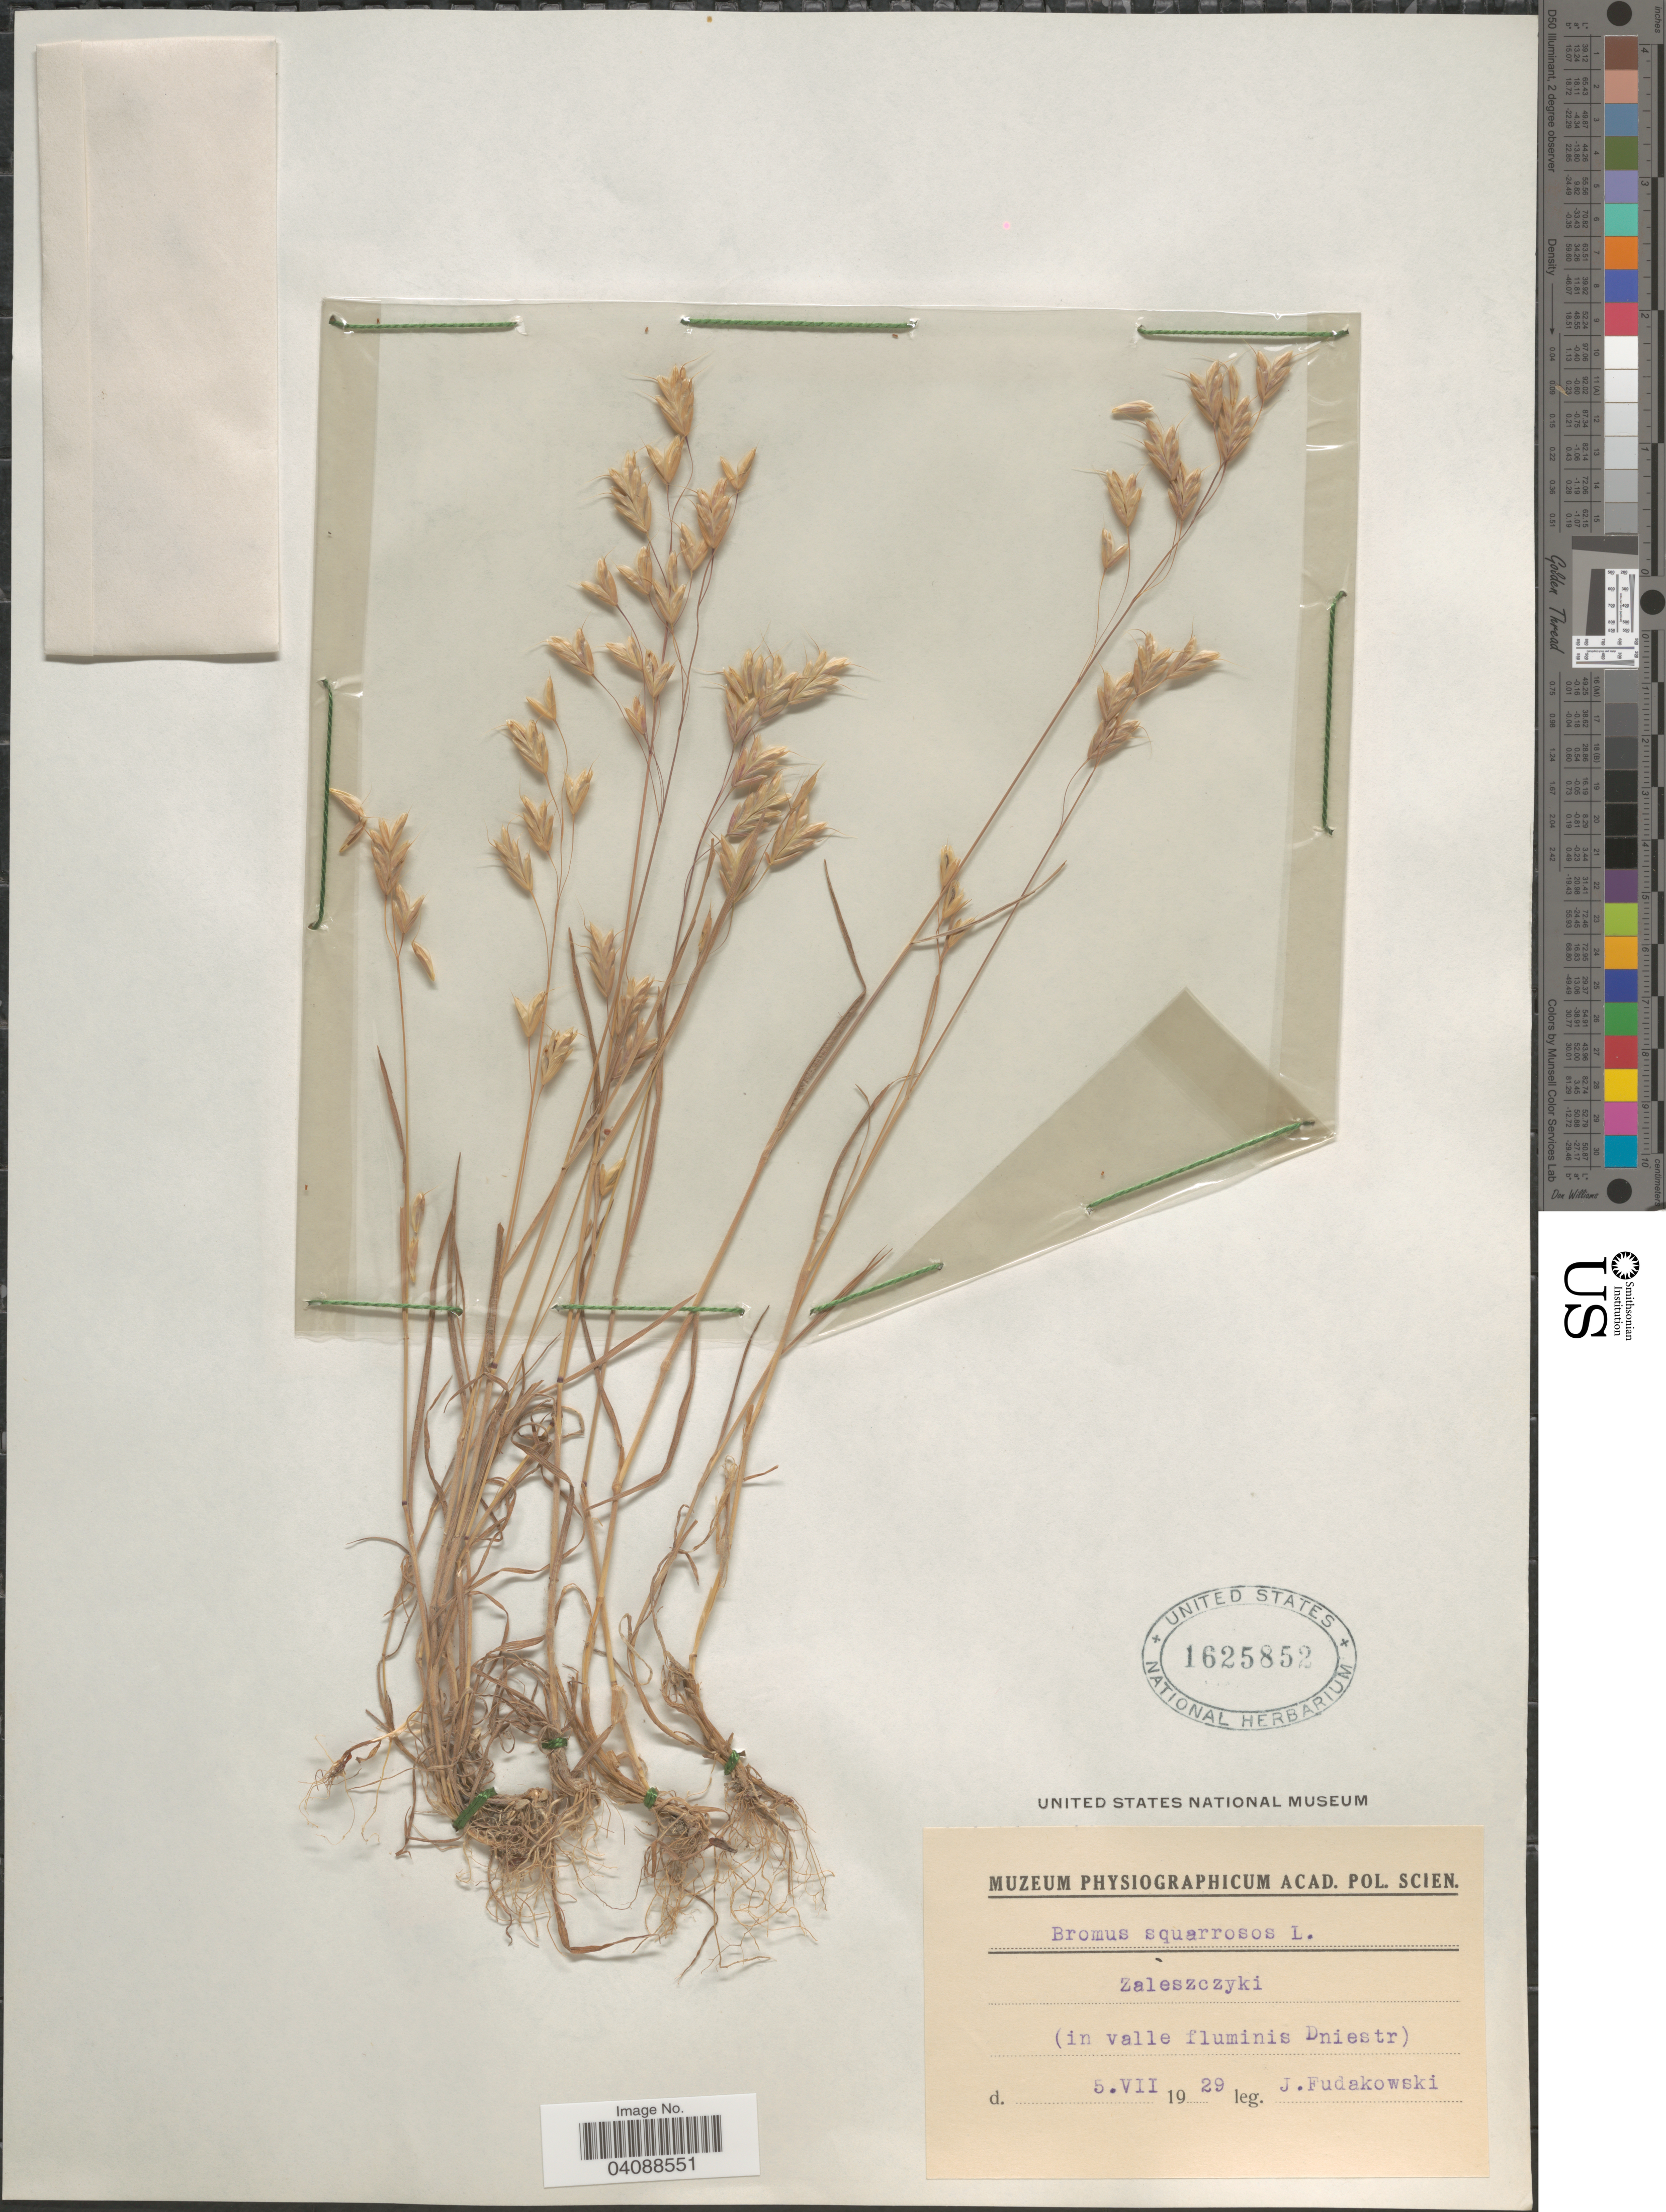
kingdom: Plantae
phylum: Tracheophyta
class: Liliopsida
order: Poales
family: Poaceae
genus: Bromus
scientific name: Bromus squarrosus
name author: L.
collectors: J. Fudakowski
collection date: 1929-07-05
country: Ukraine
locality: Zaleszczyki (in valle fluminis Dniestr).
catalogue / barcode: US 1625852